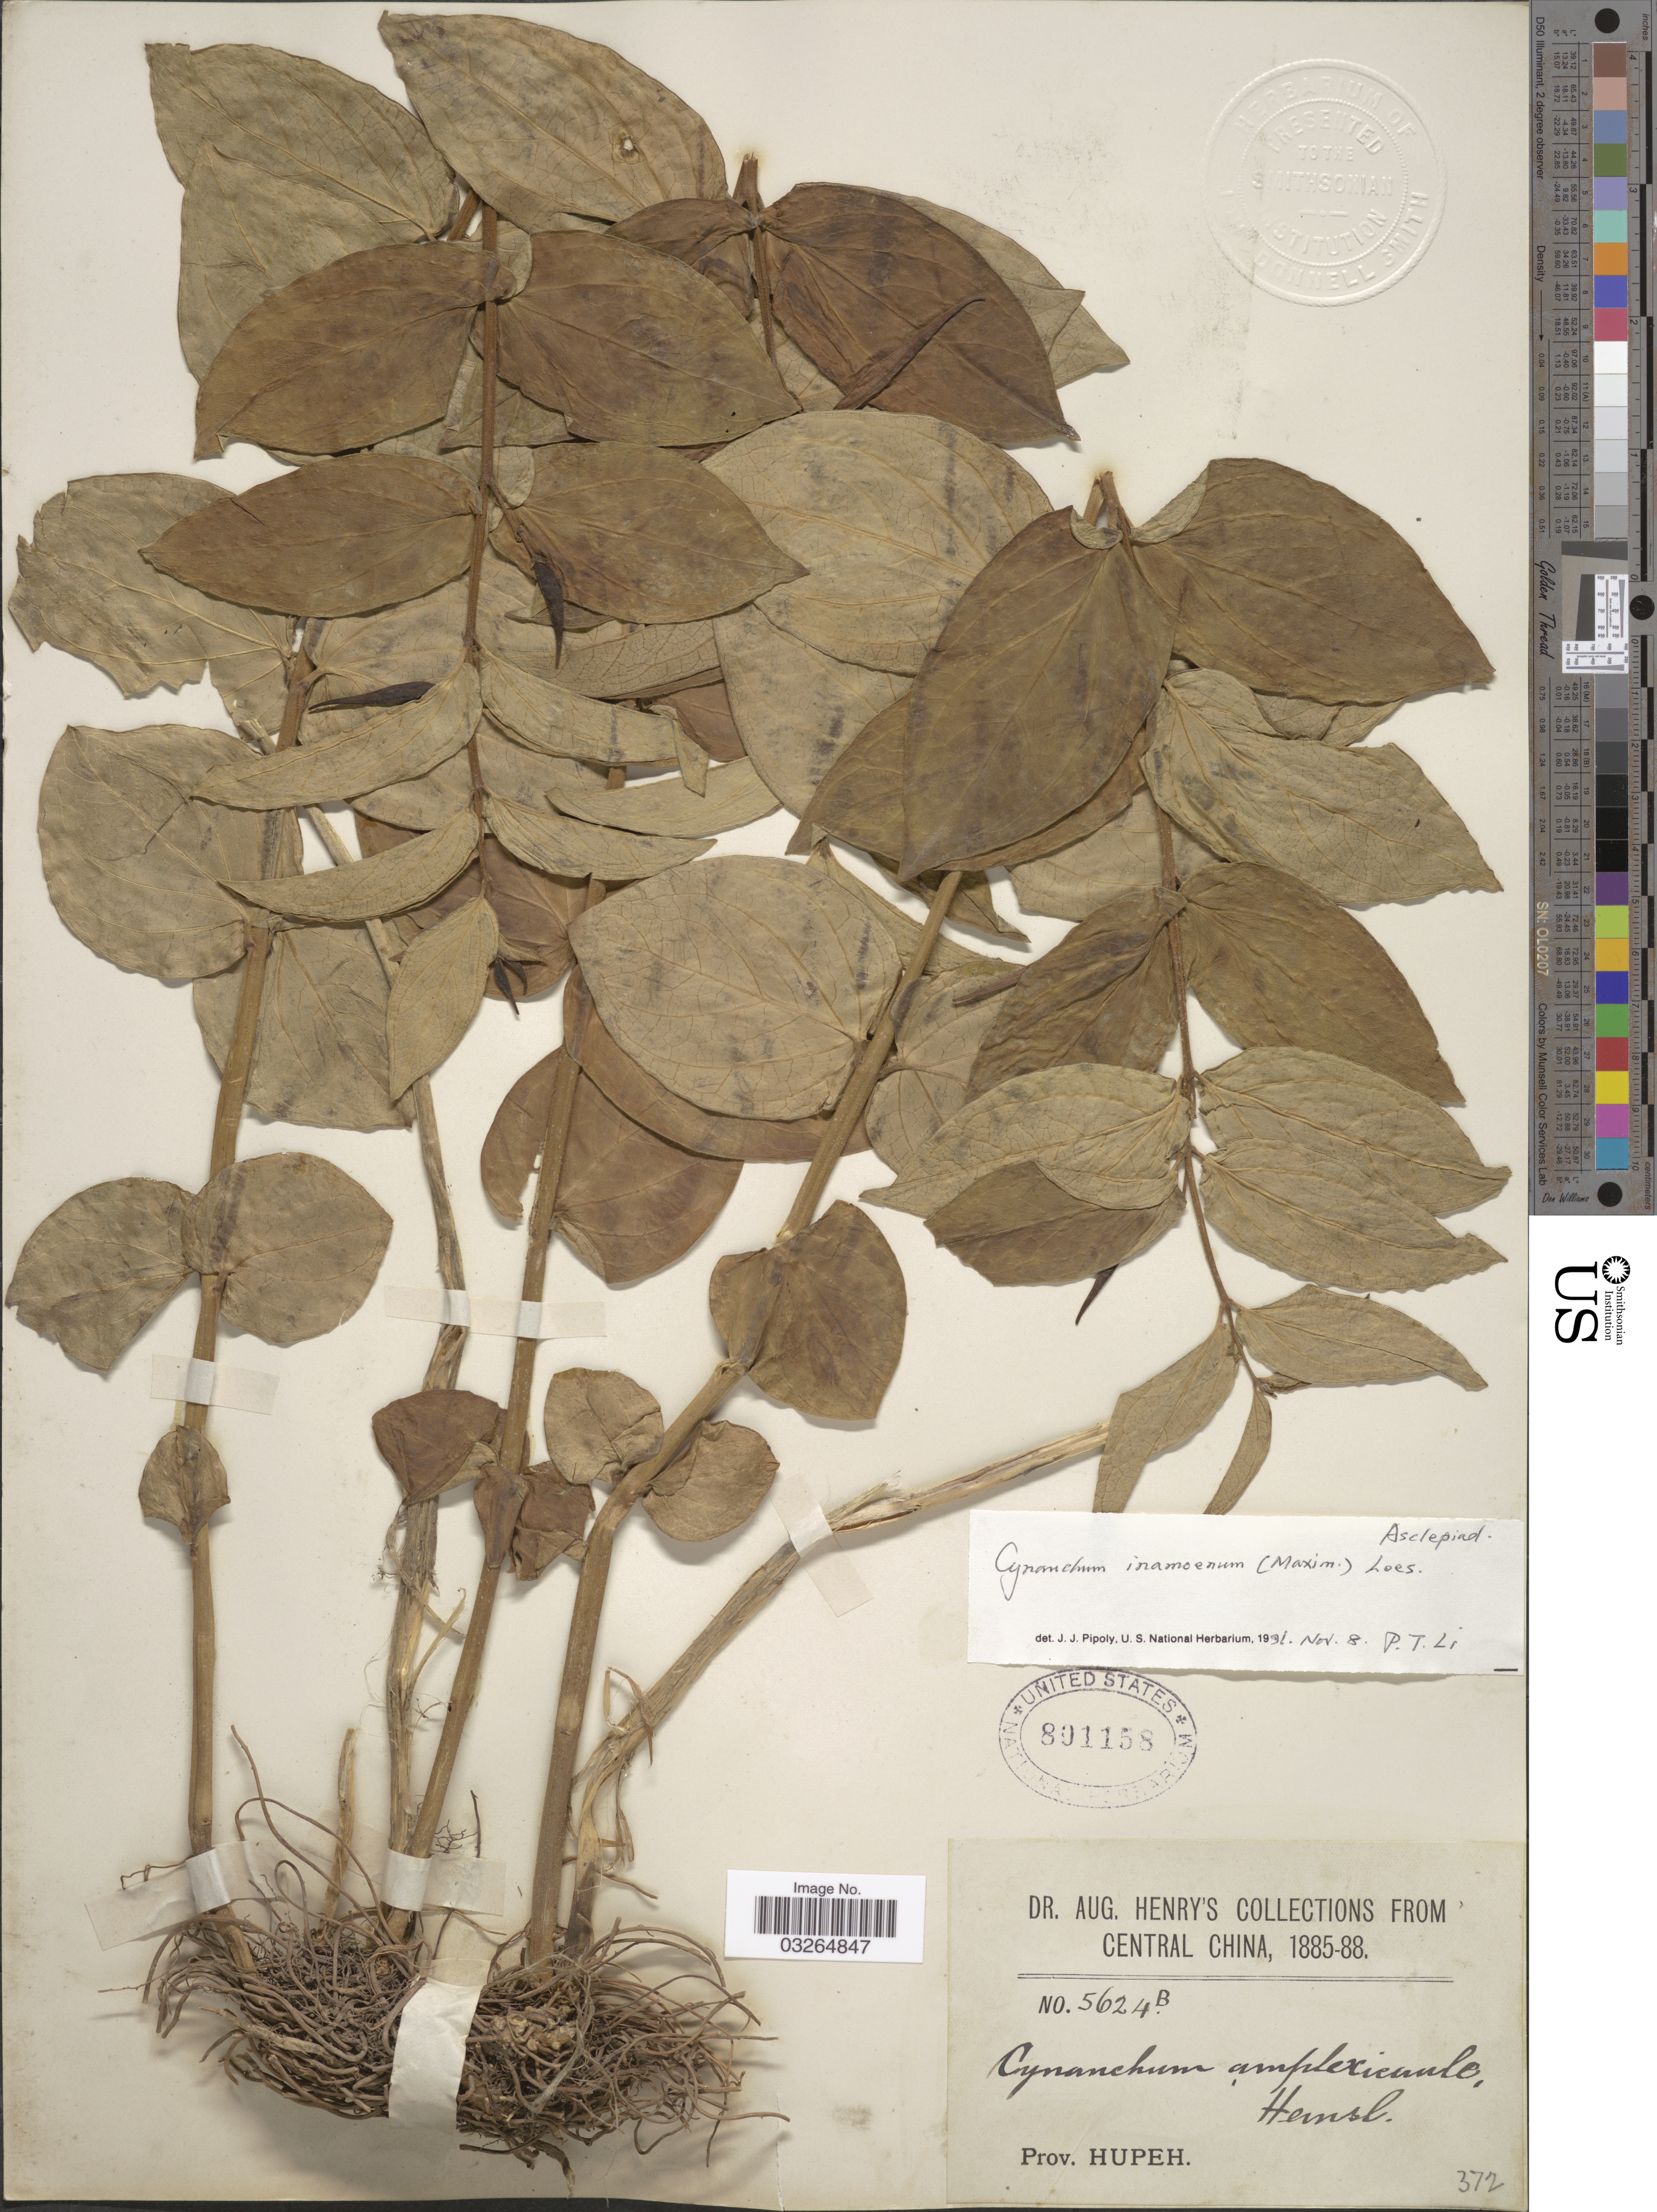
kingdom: Plantae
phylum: Tracheophyta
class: Magnoliopsida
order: Gentianales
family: Apocynaceae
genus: Cynanchum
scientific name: Cynanchum inamoenum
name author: (Maxim.) Loes.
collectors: A. Henry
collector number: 5624 B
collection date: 1885/1888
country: China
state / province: Hubei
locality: Central China. Prov. Hupeh.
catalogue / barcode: US 801158